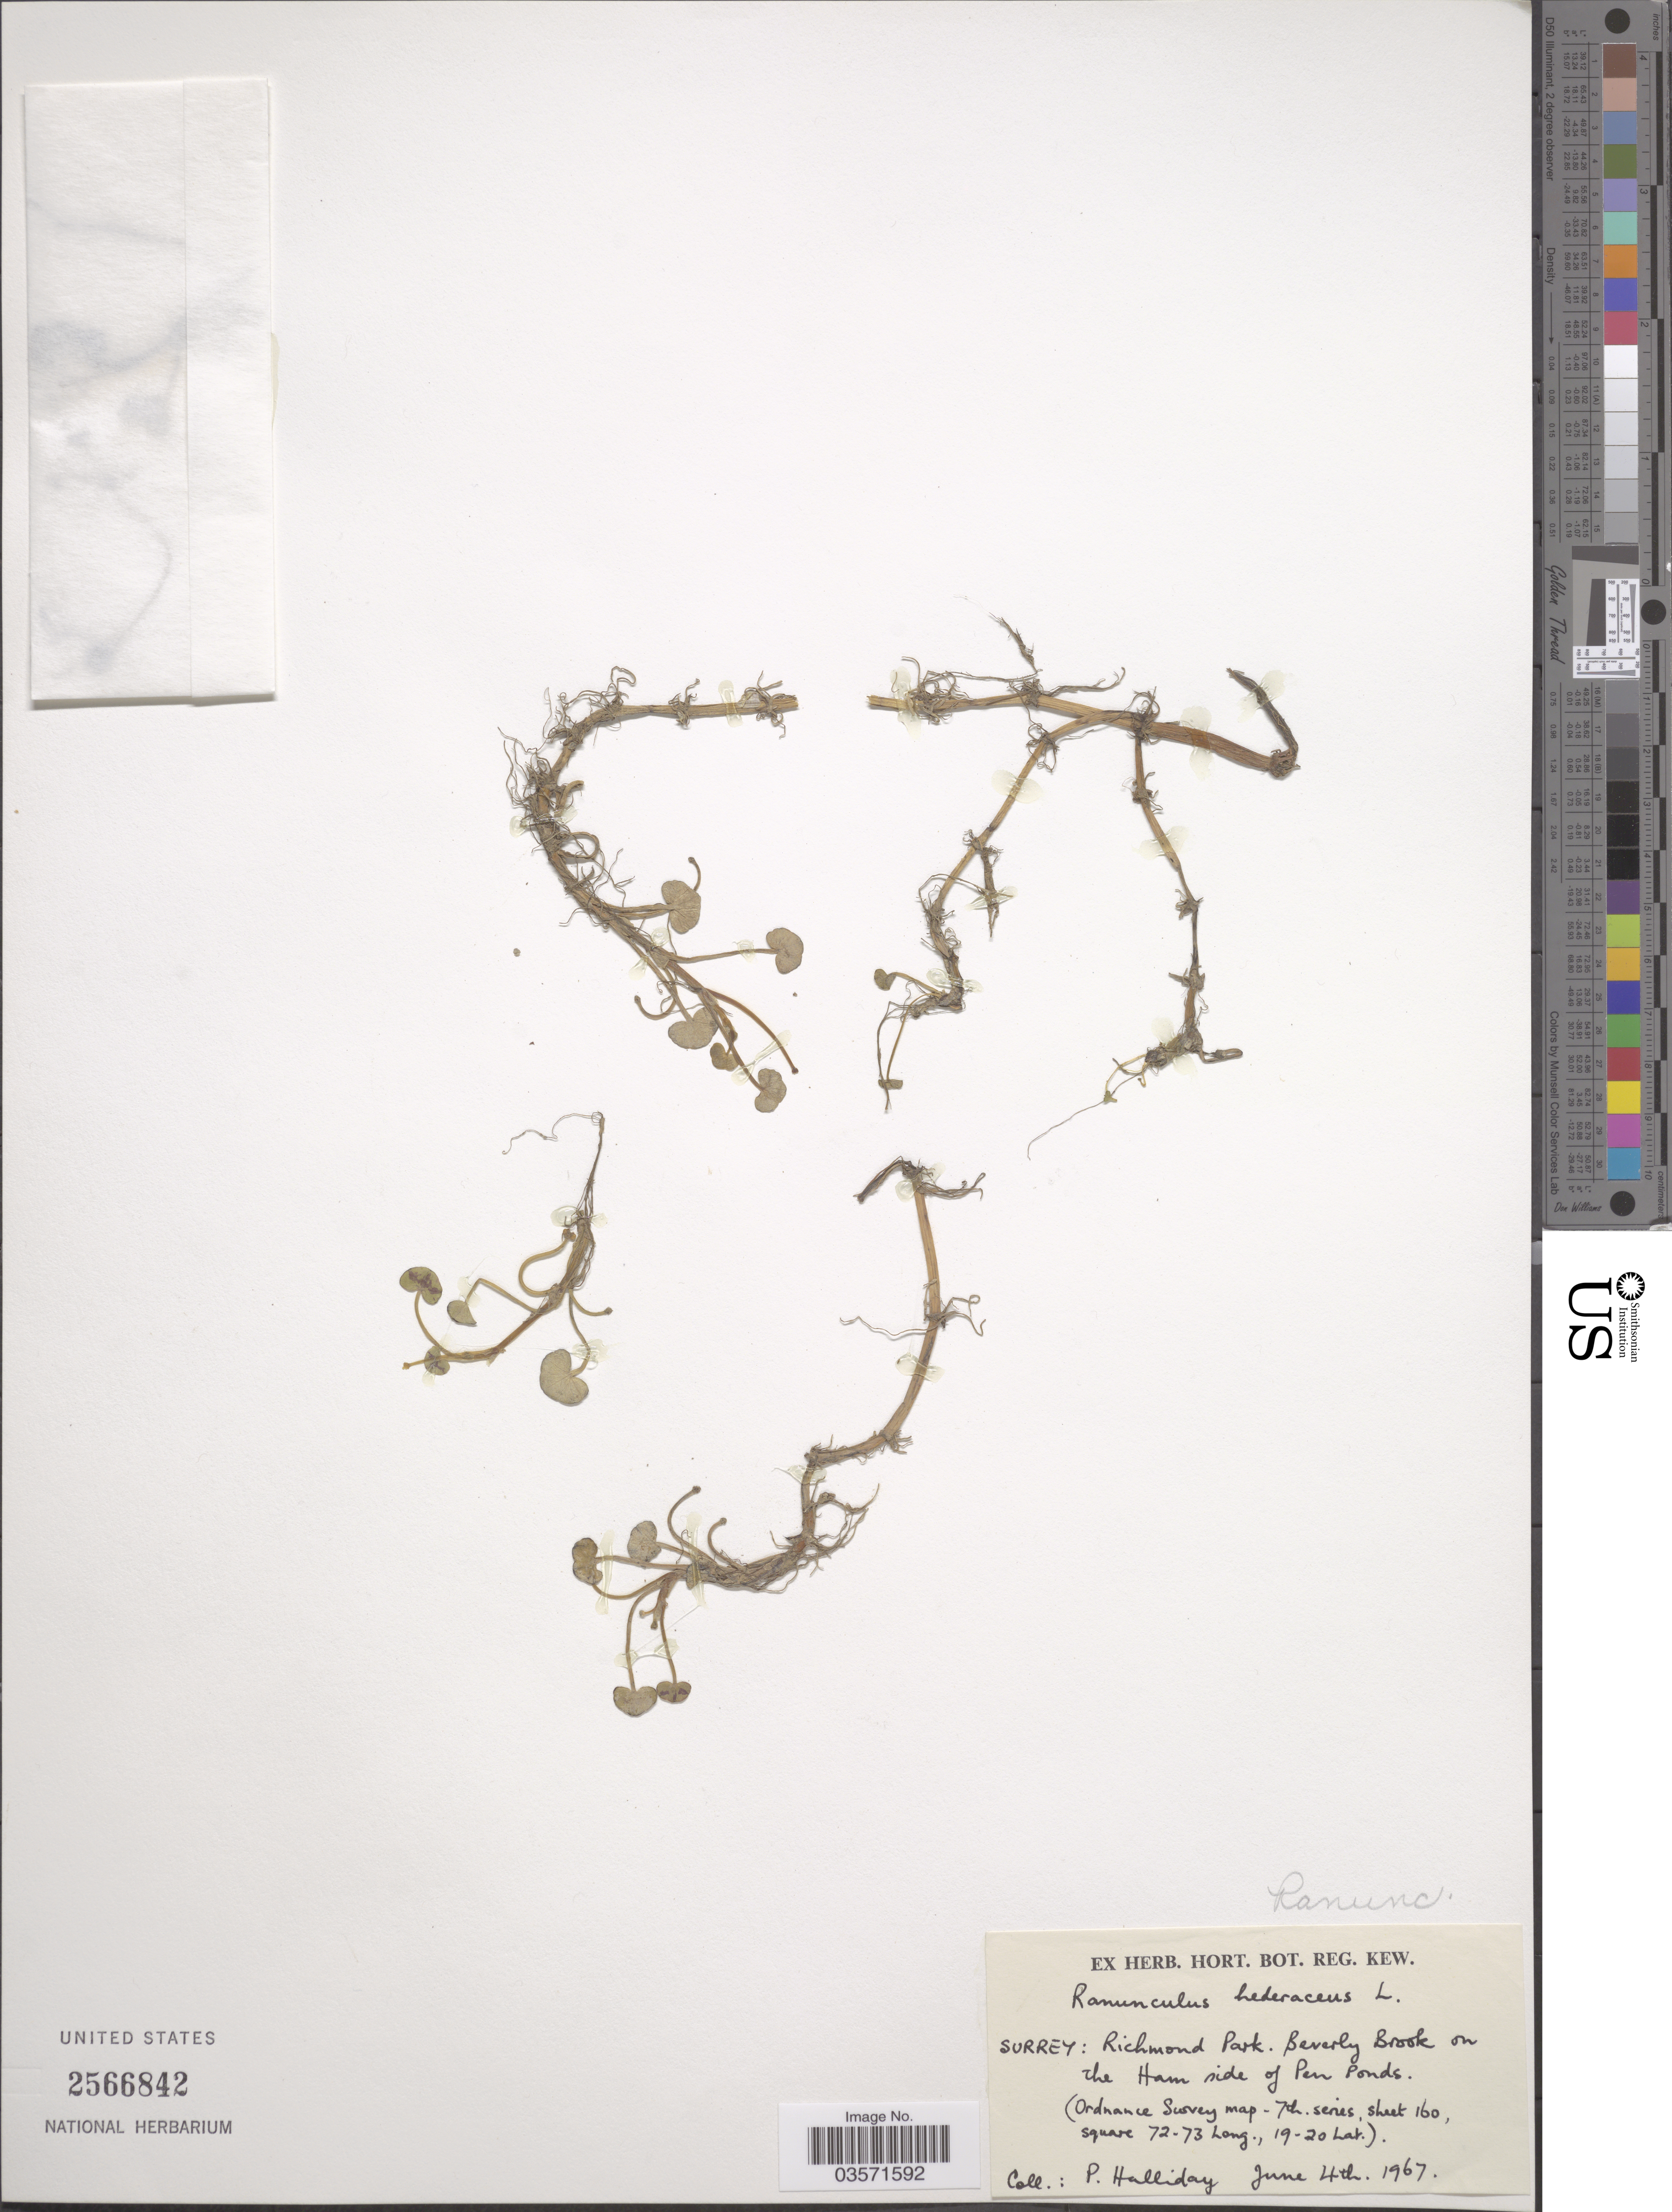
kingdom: Plantae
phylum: Tracheophyta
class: Magnoliopsida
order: Ranunculales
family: Ranunculaceae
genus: Ranunculus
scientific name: Ranunculus hederaceus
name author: L.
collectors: P. Halliday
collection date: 1967-06-04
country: United Kingdom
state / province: England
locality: Surrey: Richmond Park. Beverly Brook on the Ham side of Pen Ponds. (Ordnance 7th series sheet 160, Square 72-73., 19-20 Lat. Surrey map).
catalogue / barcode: US 2566842